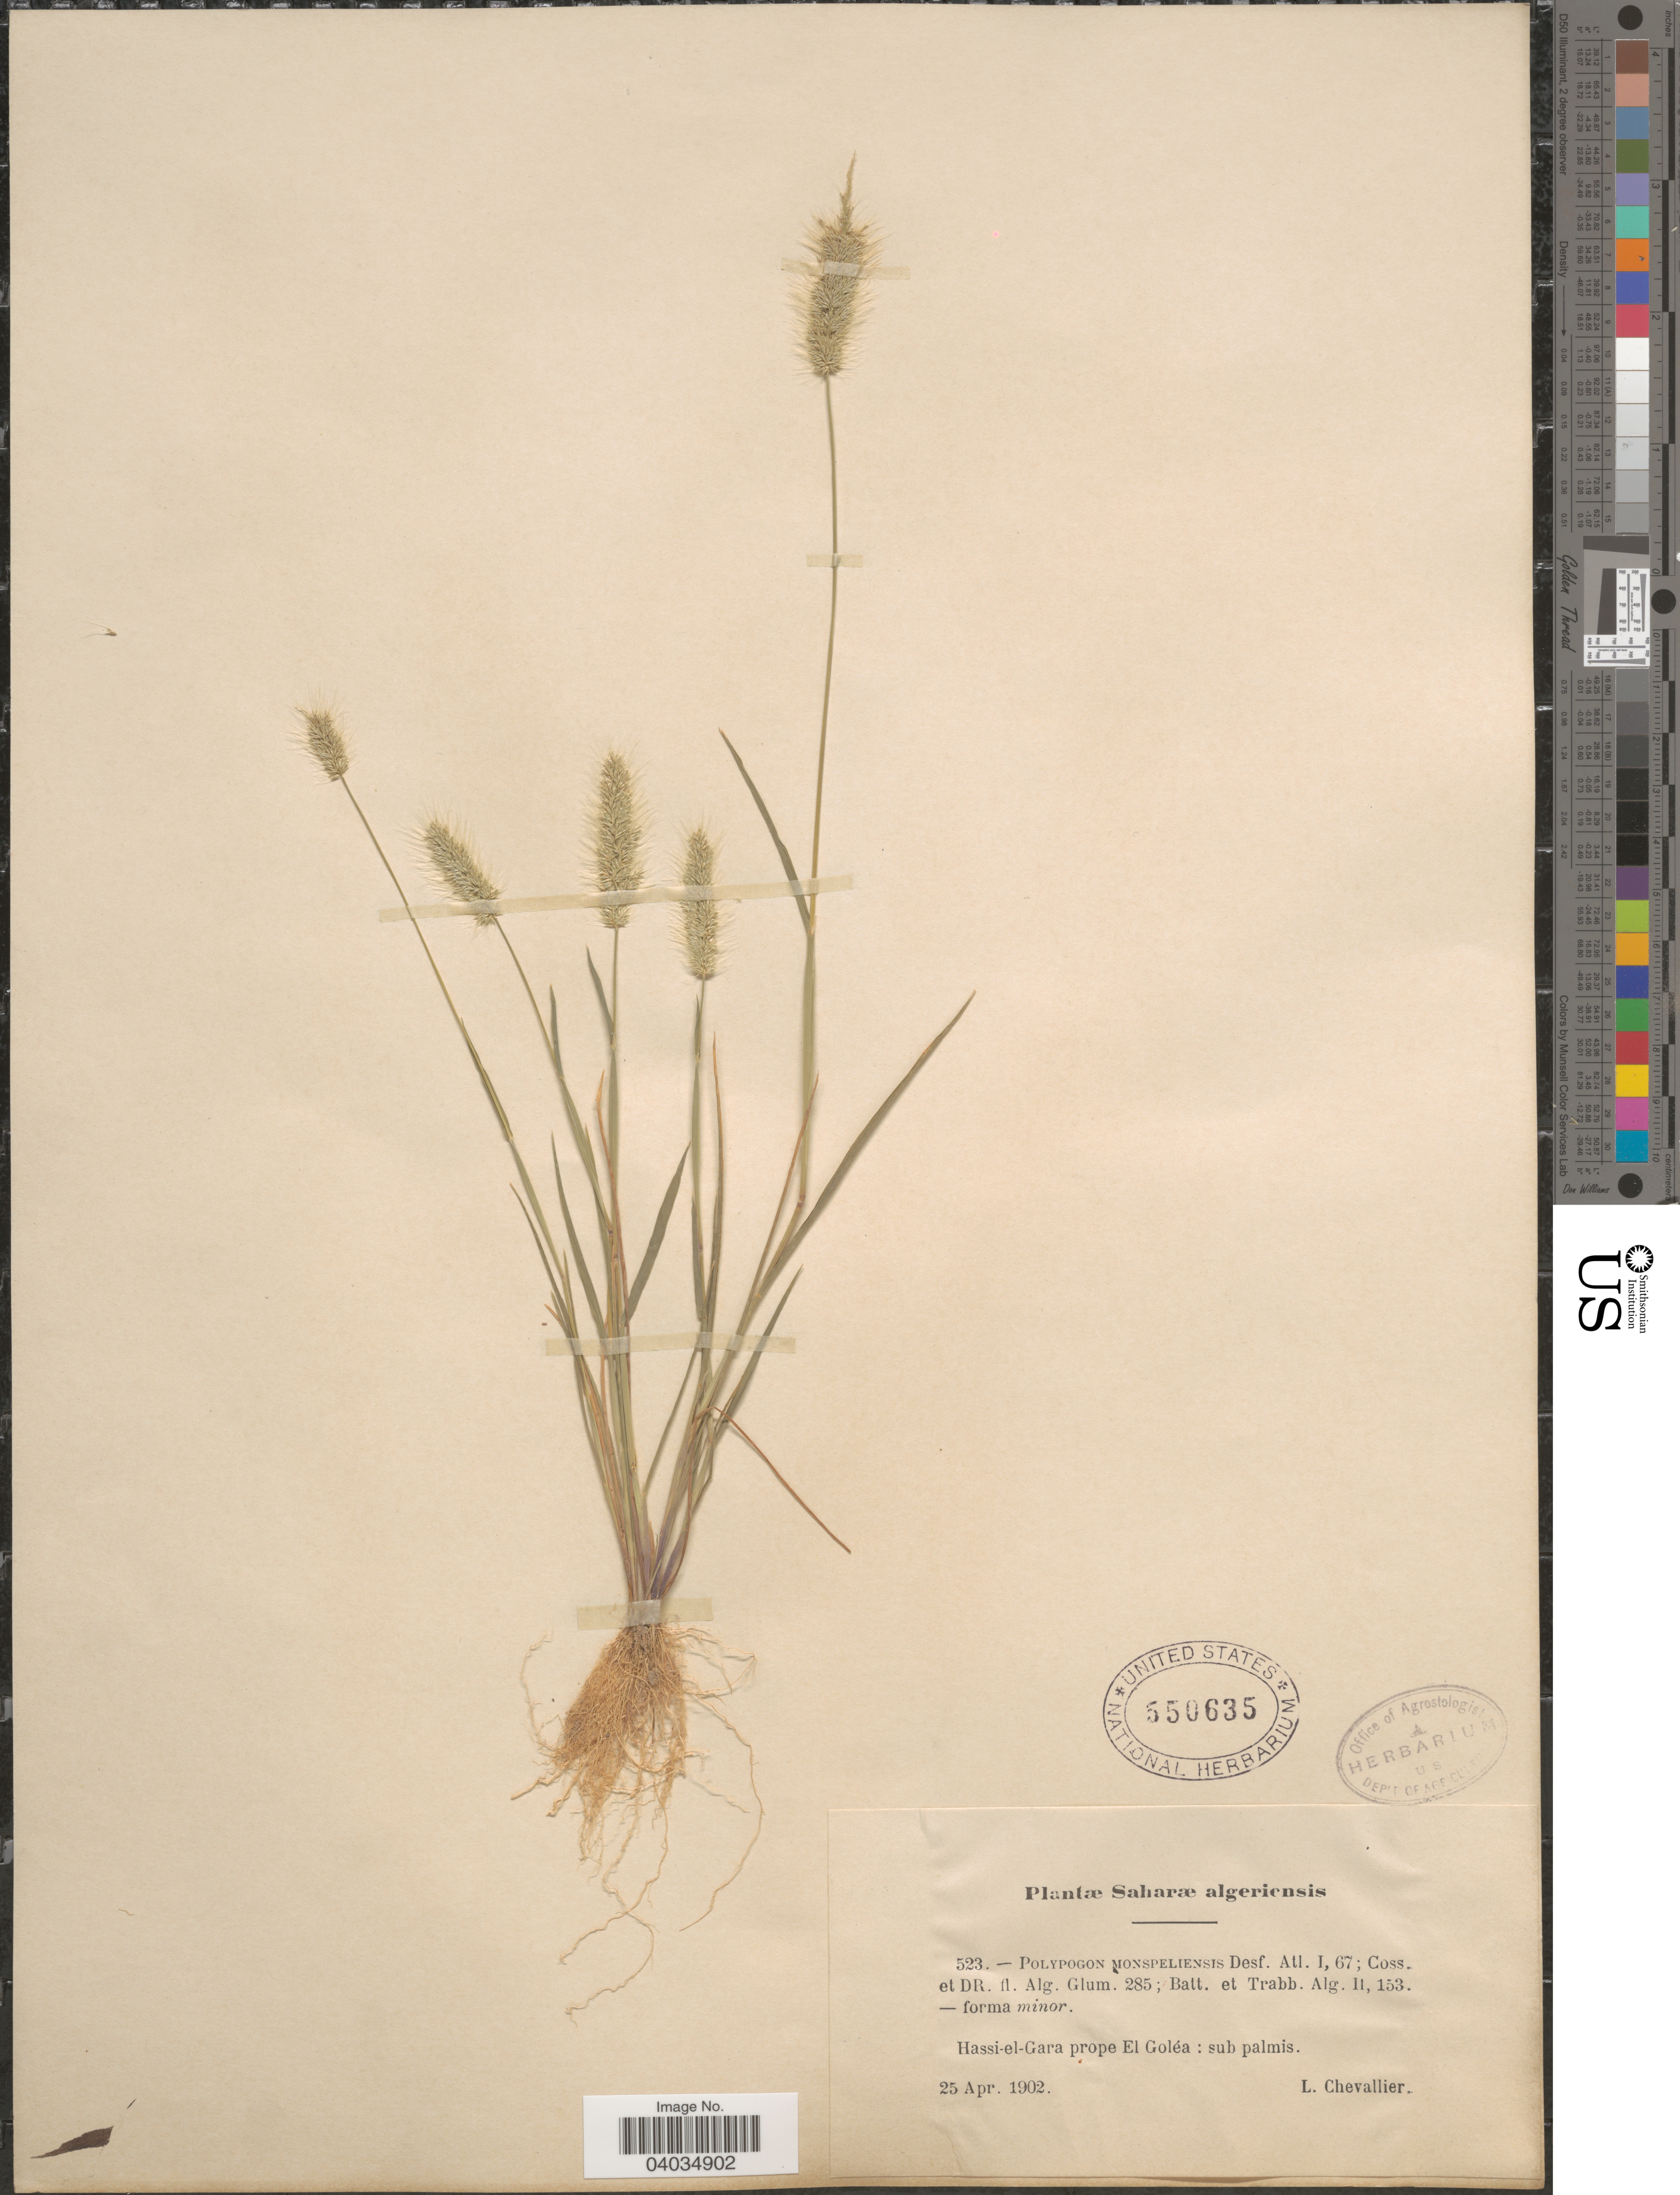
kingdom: Plantae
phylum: Tracheophyta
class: Liliopsida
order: Poales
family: Poaceae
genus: Polypogon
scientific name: Polypogon monspeliensis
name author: (L.) Desf.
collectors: L. Chevallier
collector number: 523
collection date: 1902-04-25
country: Algeria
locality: Saharæ algeriensis. Hassi-el-Gara prope El Goléa : sub palmis.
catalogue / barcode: US 550635